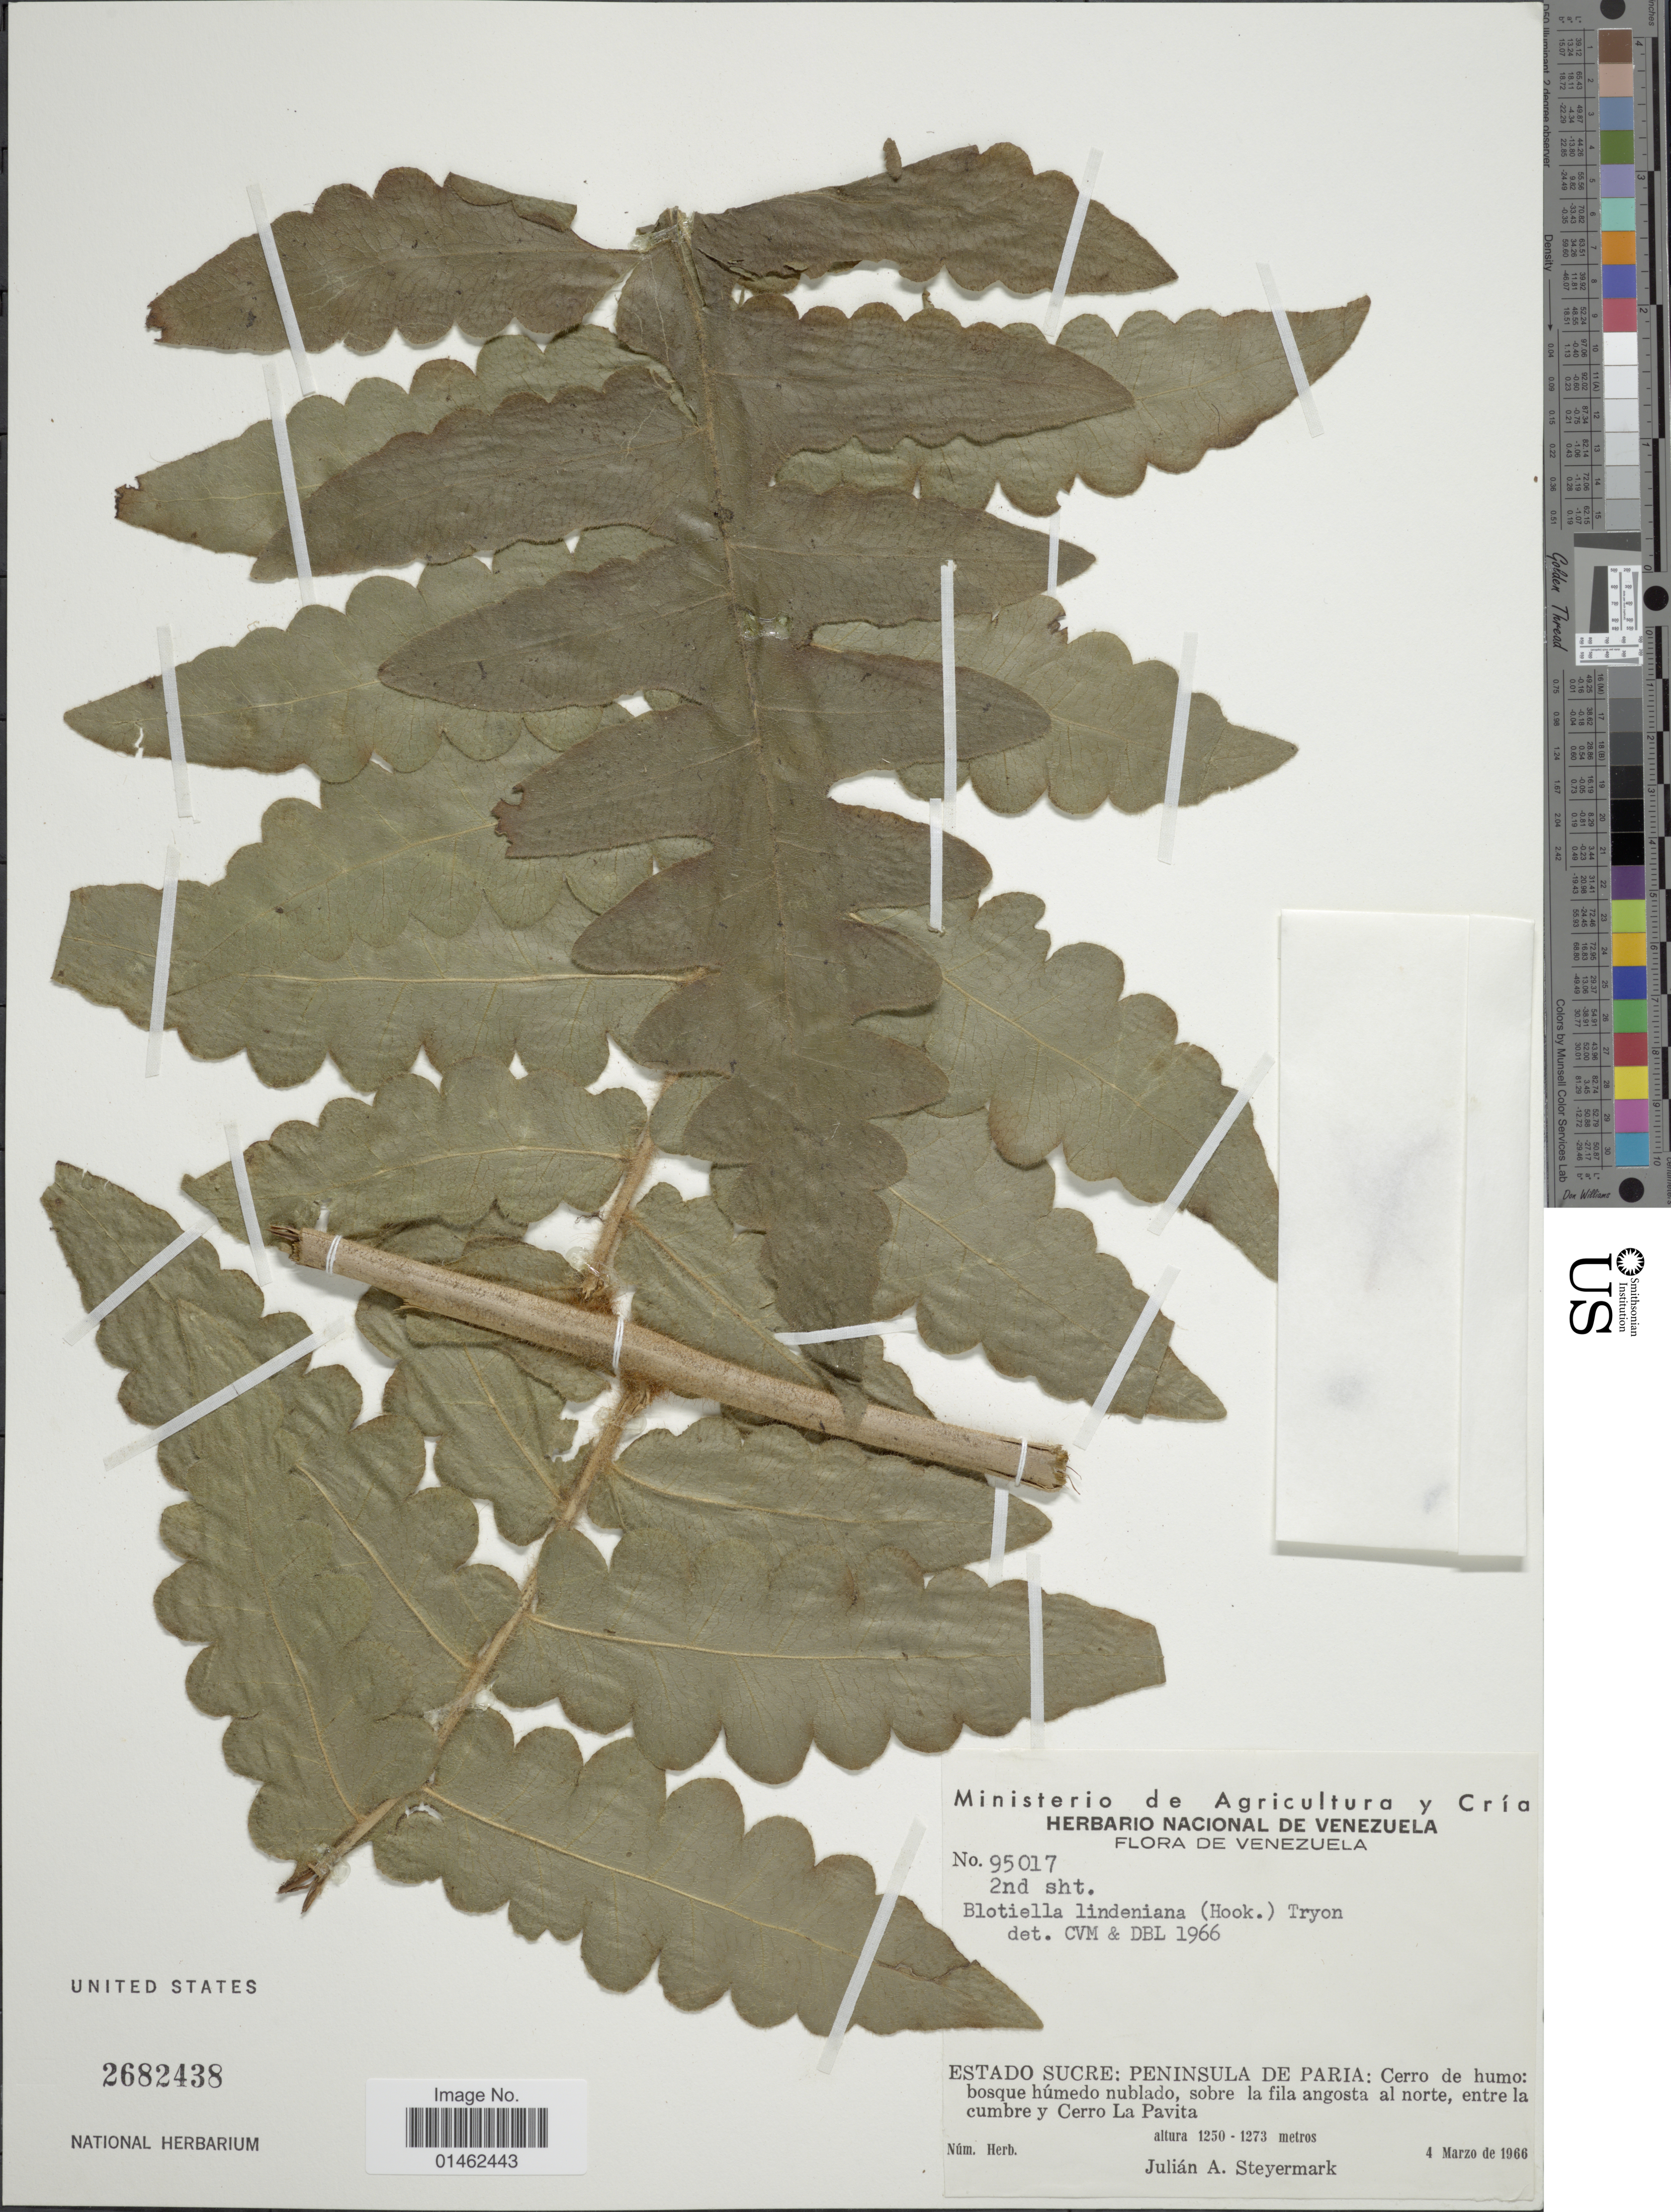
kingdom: Plantae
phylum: Tracheophyta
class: Polypodiopsida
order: Polypodiales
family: Dennstaedtiaceae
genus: Blotiella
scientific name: Blotiella lindeniana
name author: (Hook.) R.M. Tryon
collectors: J. Steyermark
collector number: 95017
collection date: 1966-03-04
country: Venezuela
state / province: Sucre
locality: Peninsula de Praia: Cerro de humo: bosque húmedo nublado, sobre la filla angosta al norte, entre la cumbre y Cerro la Pavita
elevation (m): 1250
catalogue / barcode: US 2682438